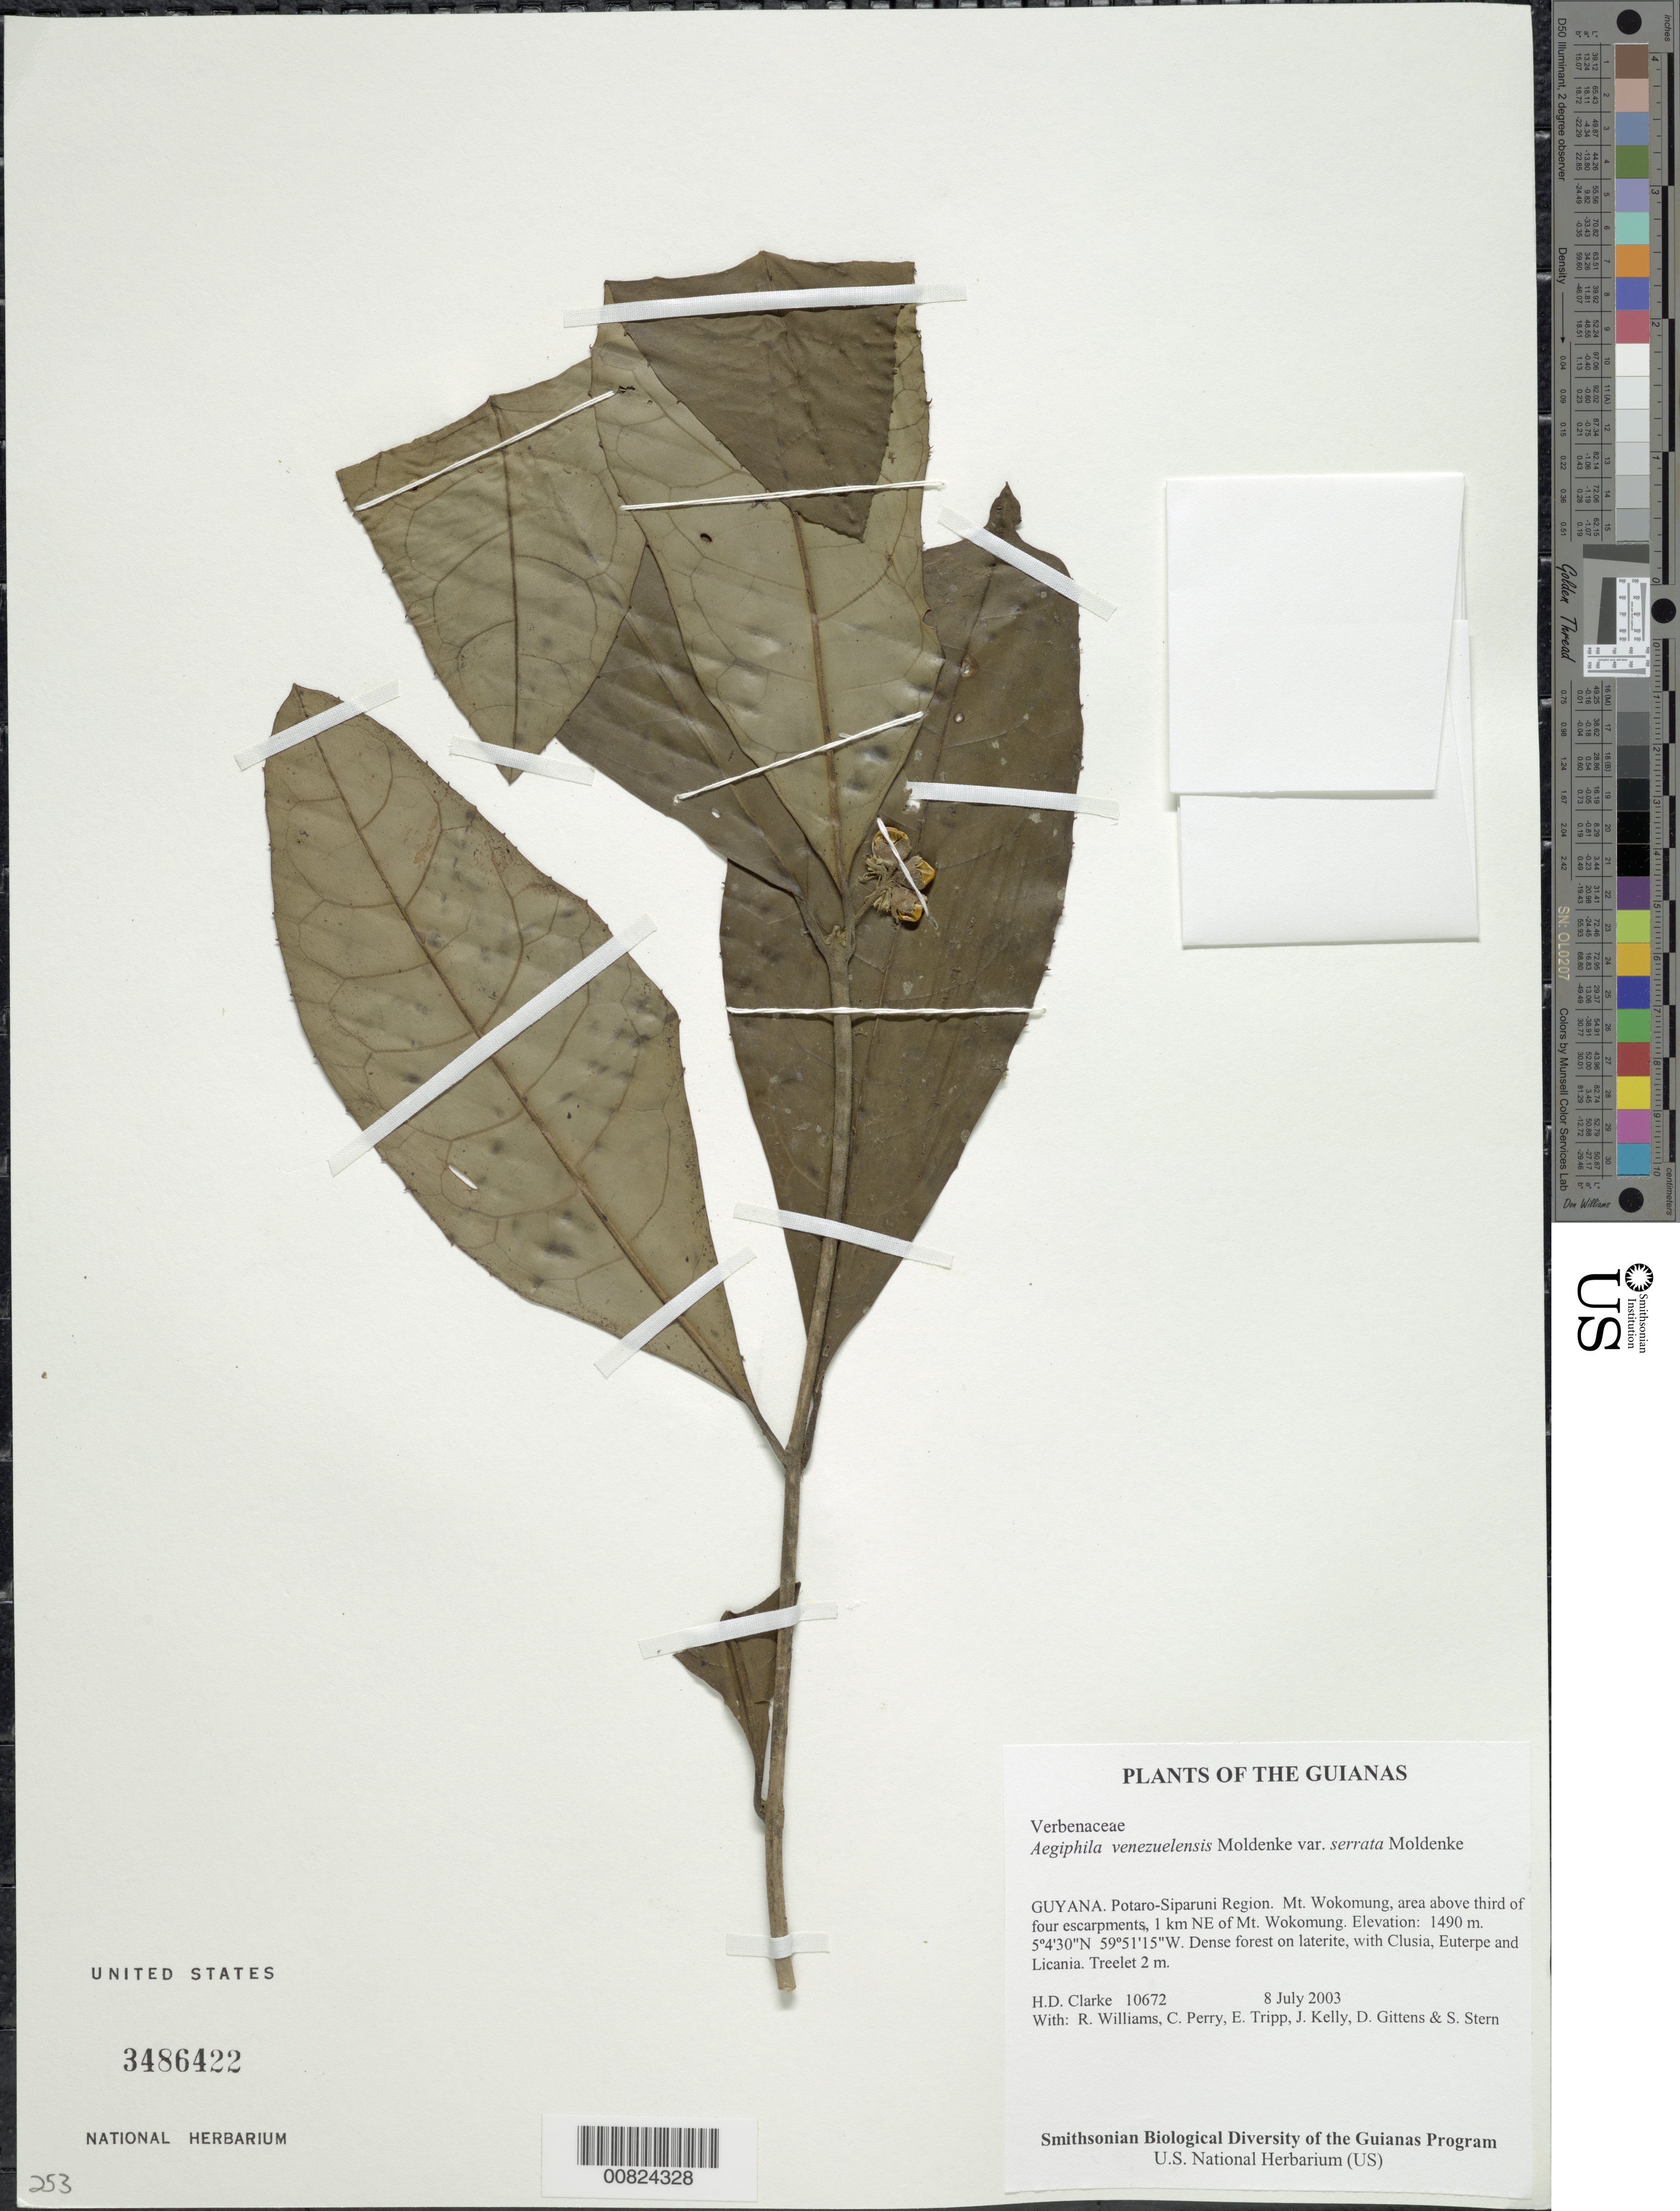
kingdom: Plantae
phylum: Tracheophyta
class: Magnoliopsida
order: Lamiales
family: Lamiaceae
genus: Aegiphila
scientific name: Aegiphila venezuelensis var. serrata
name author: Moldenke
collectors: H. D. Clarke, R. Williams, C. Perry, E. Tripp, J. Kelly, D. Gittens & S. R. Stern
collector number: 10672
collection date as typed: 8 July 2003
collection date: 2003-07-08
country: Guyana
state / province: Potaro-Siparuni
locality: Mt. Wokomung, area above third of four escarpments, 1 km NE of Mt. Wokomung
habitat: Dense forest on laterite, with Clusia, Euterpe and Licania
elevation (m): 1490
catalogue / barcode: US 3486422